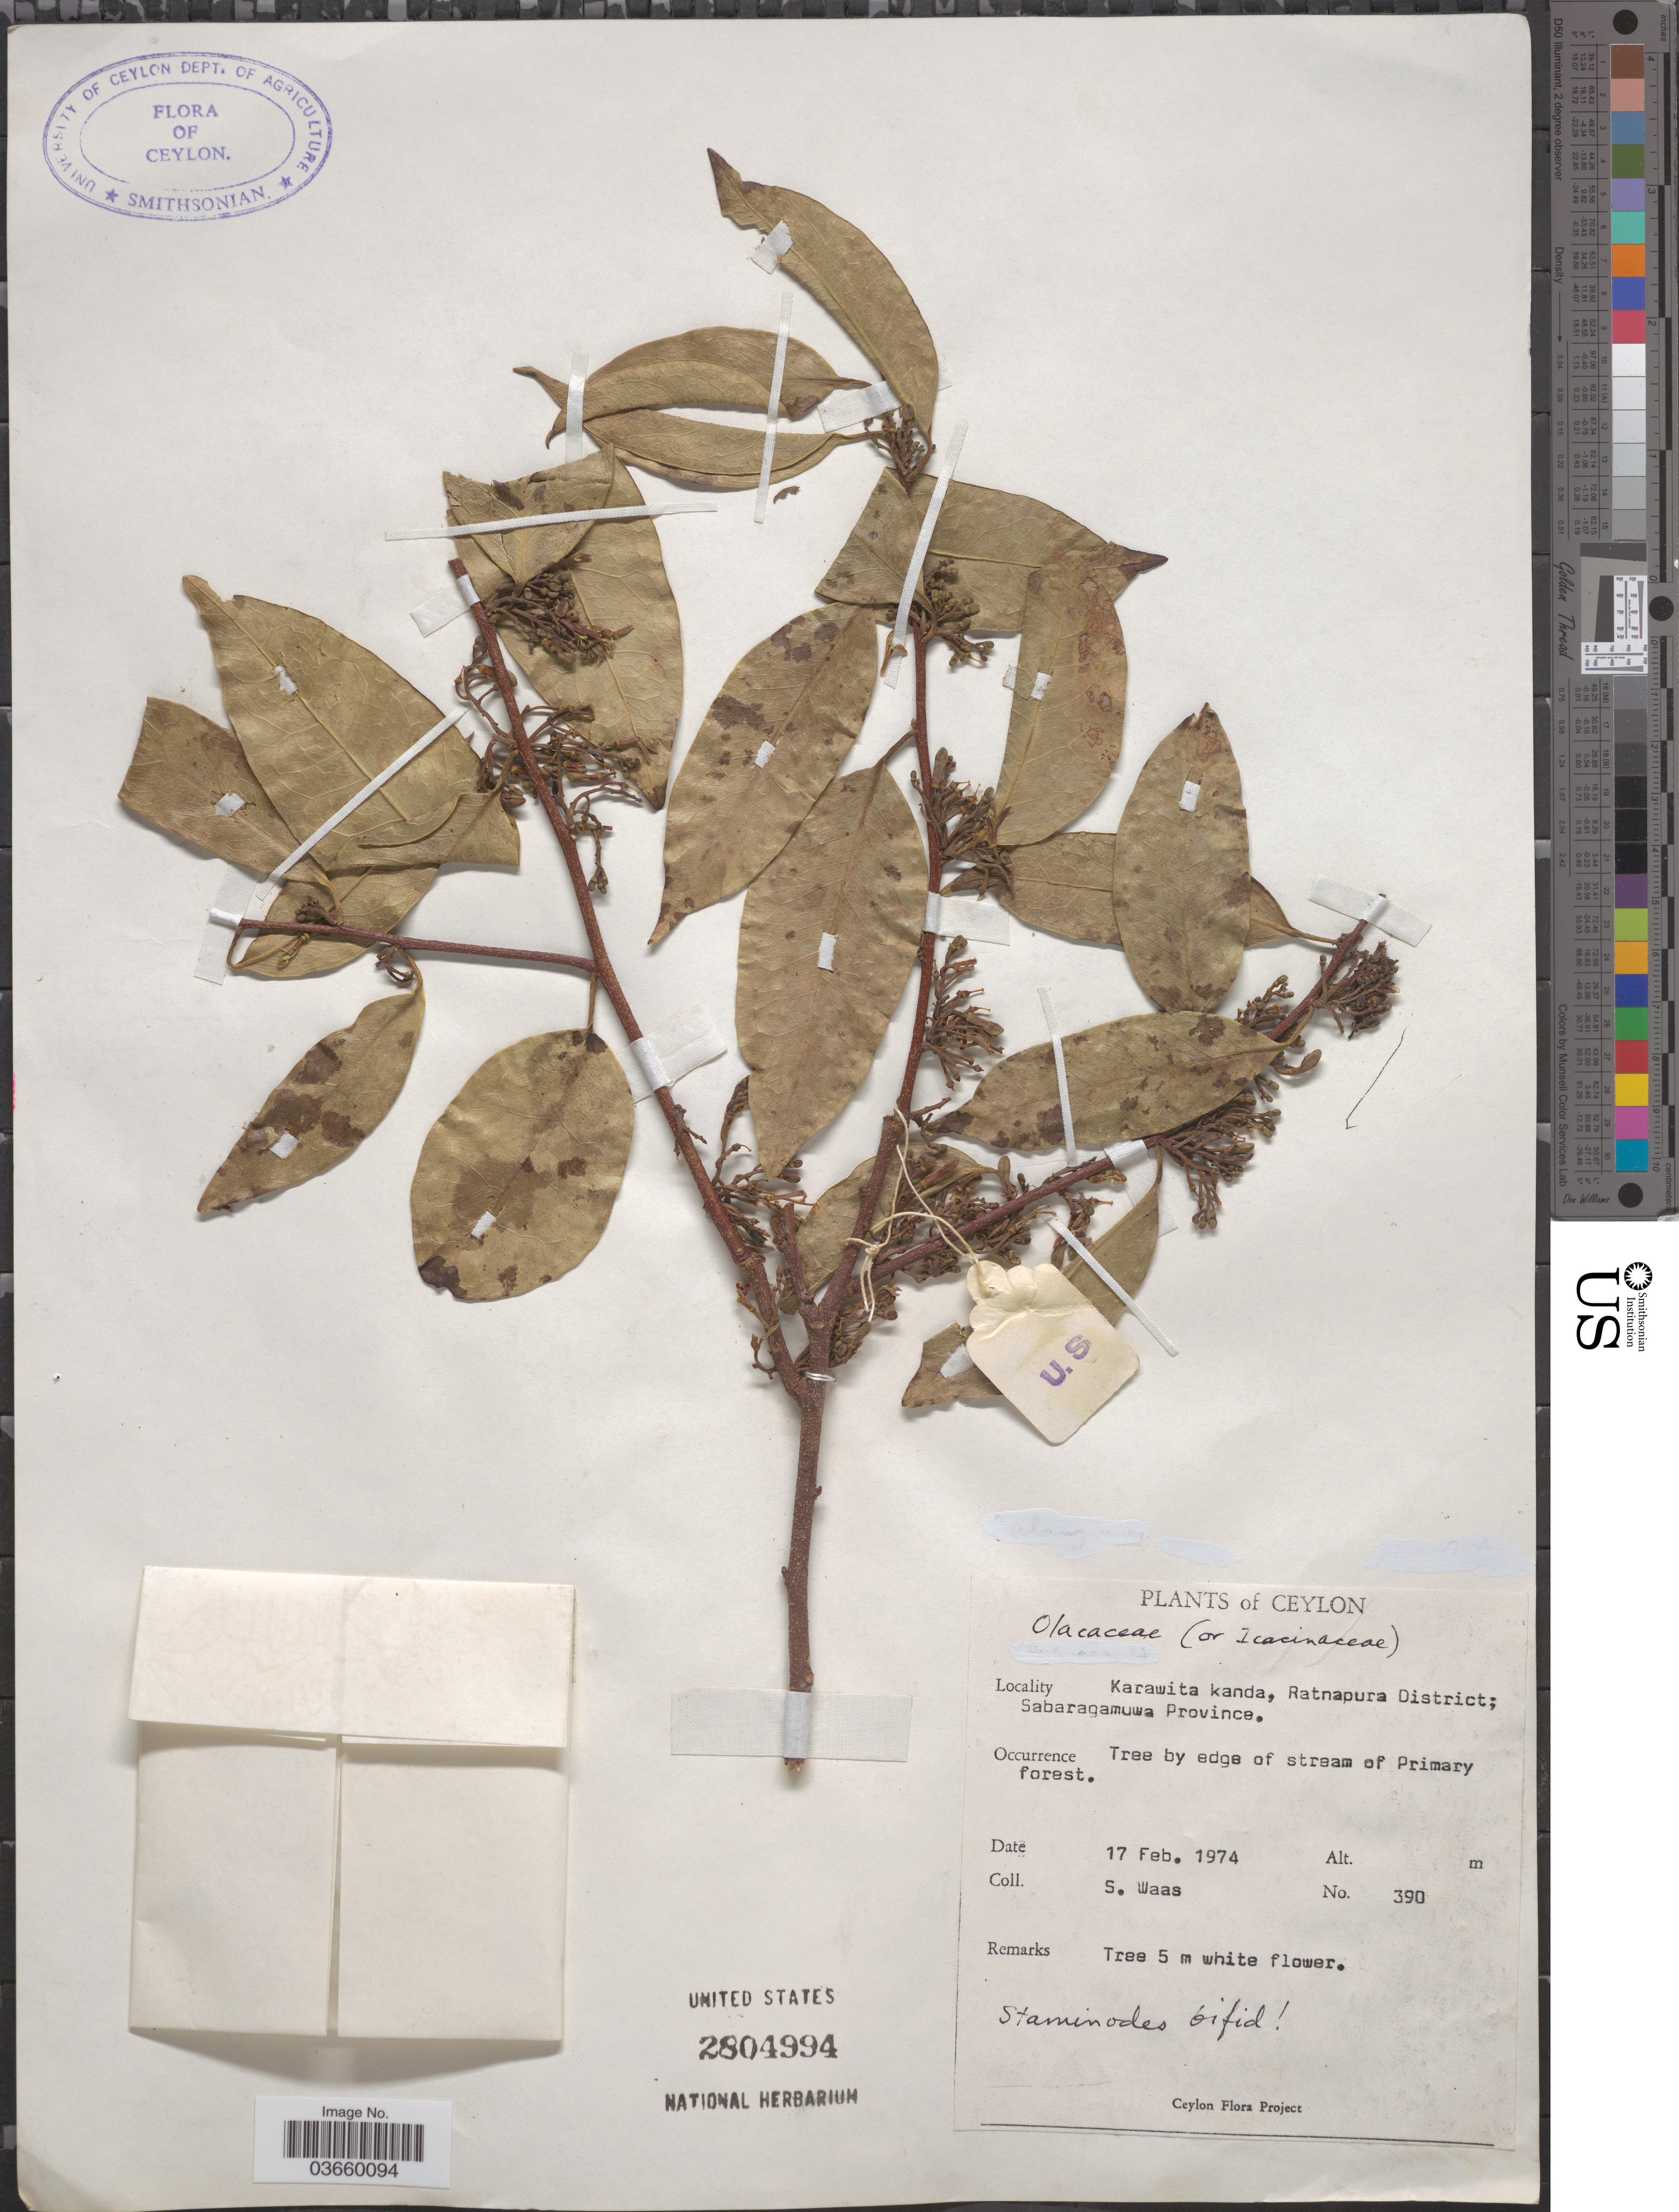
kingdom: Plantae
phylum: Tracheophyta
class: Magnoliopsida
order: Santalales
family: Olacaceae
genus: Olax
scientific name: Olax sp.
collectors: S. Waas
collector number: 390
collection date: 1974-02-17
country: Sri Lanka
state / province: Sabaragamuwa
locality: Ceylon. Karawita kanda, Ratnapura District.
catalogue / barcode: US 2804994